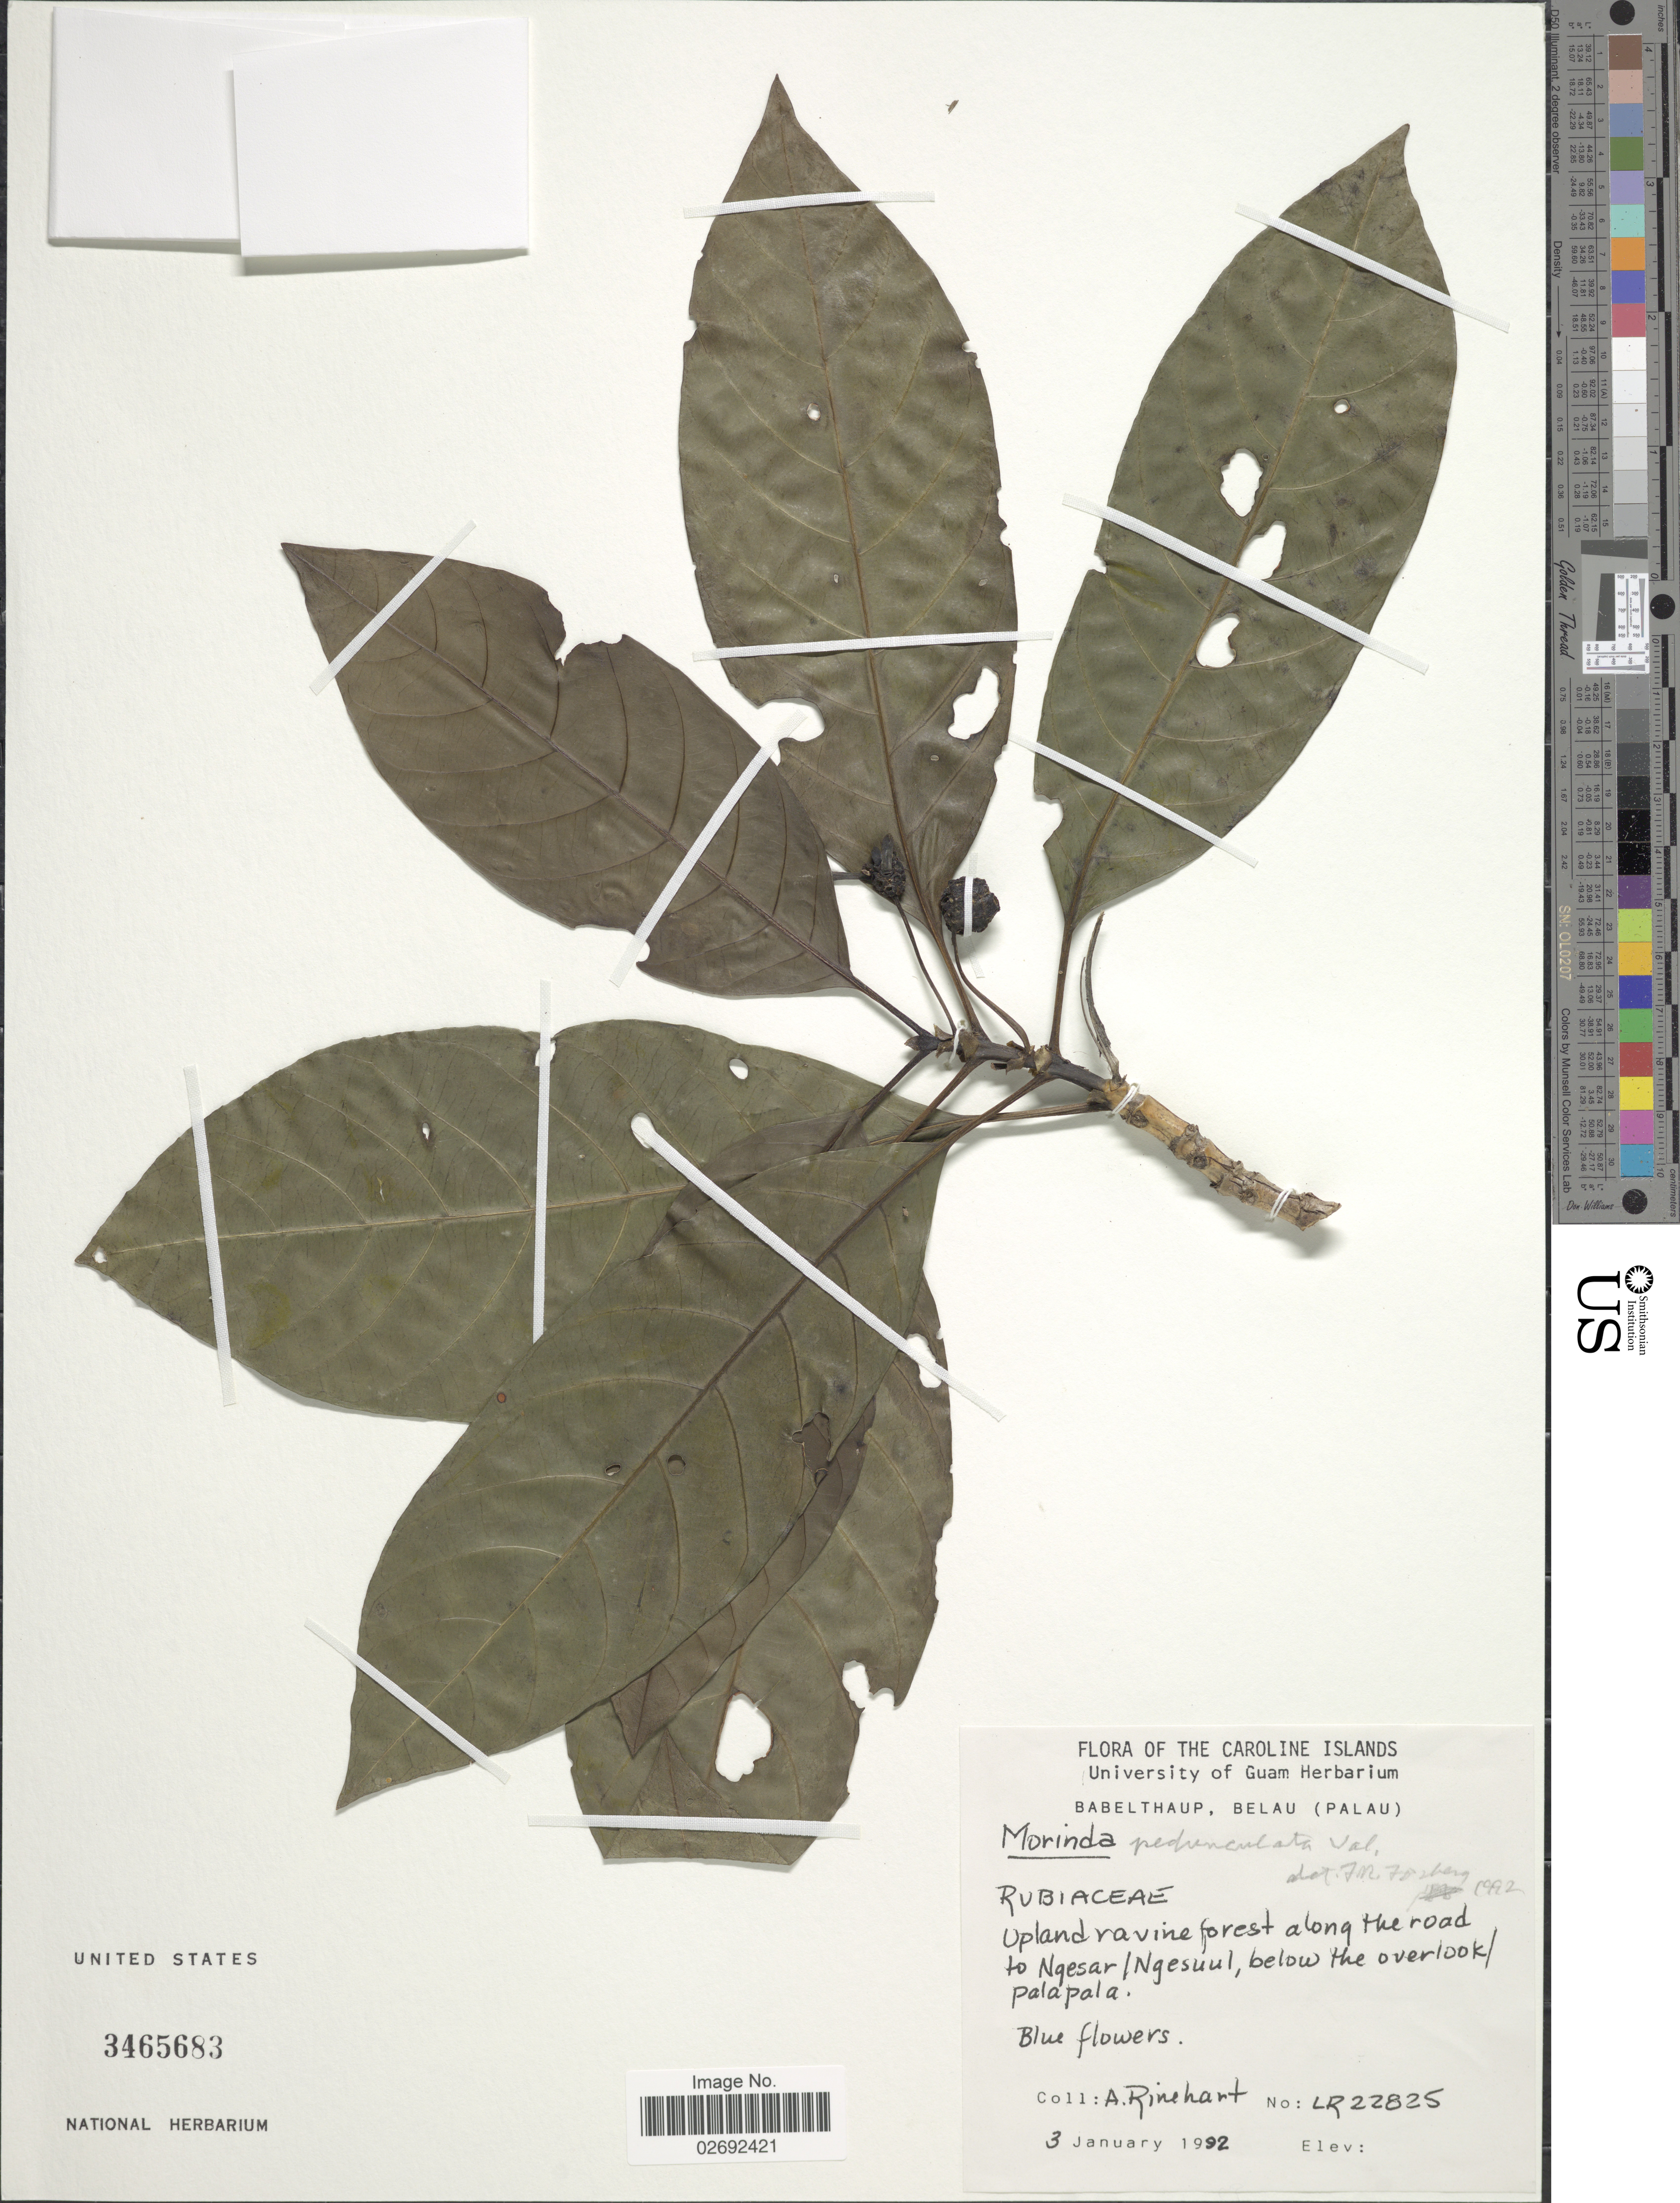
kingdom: Plantae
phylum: Tracheophyta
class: Magnoliopsida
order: Gentianales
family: Rubiaceae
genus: Morinda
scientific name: Morinda pedunculata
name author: Valeton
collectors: A. Rinehart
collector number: LR22825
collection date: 1992-01-03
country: Palau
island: Babeldaob [Babelthuap]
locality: Babelthaup, Belau (Palau). Upland ravine forest along the road to Ngesar/ Ngesuul, below the overlook/ palapala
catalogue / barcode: US 3465683